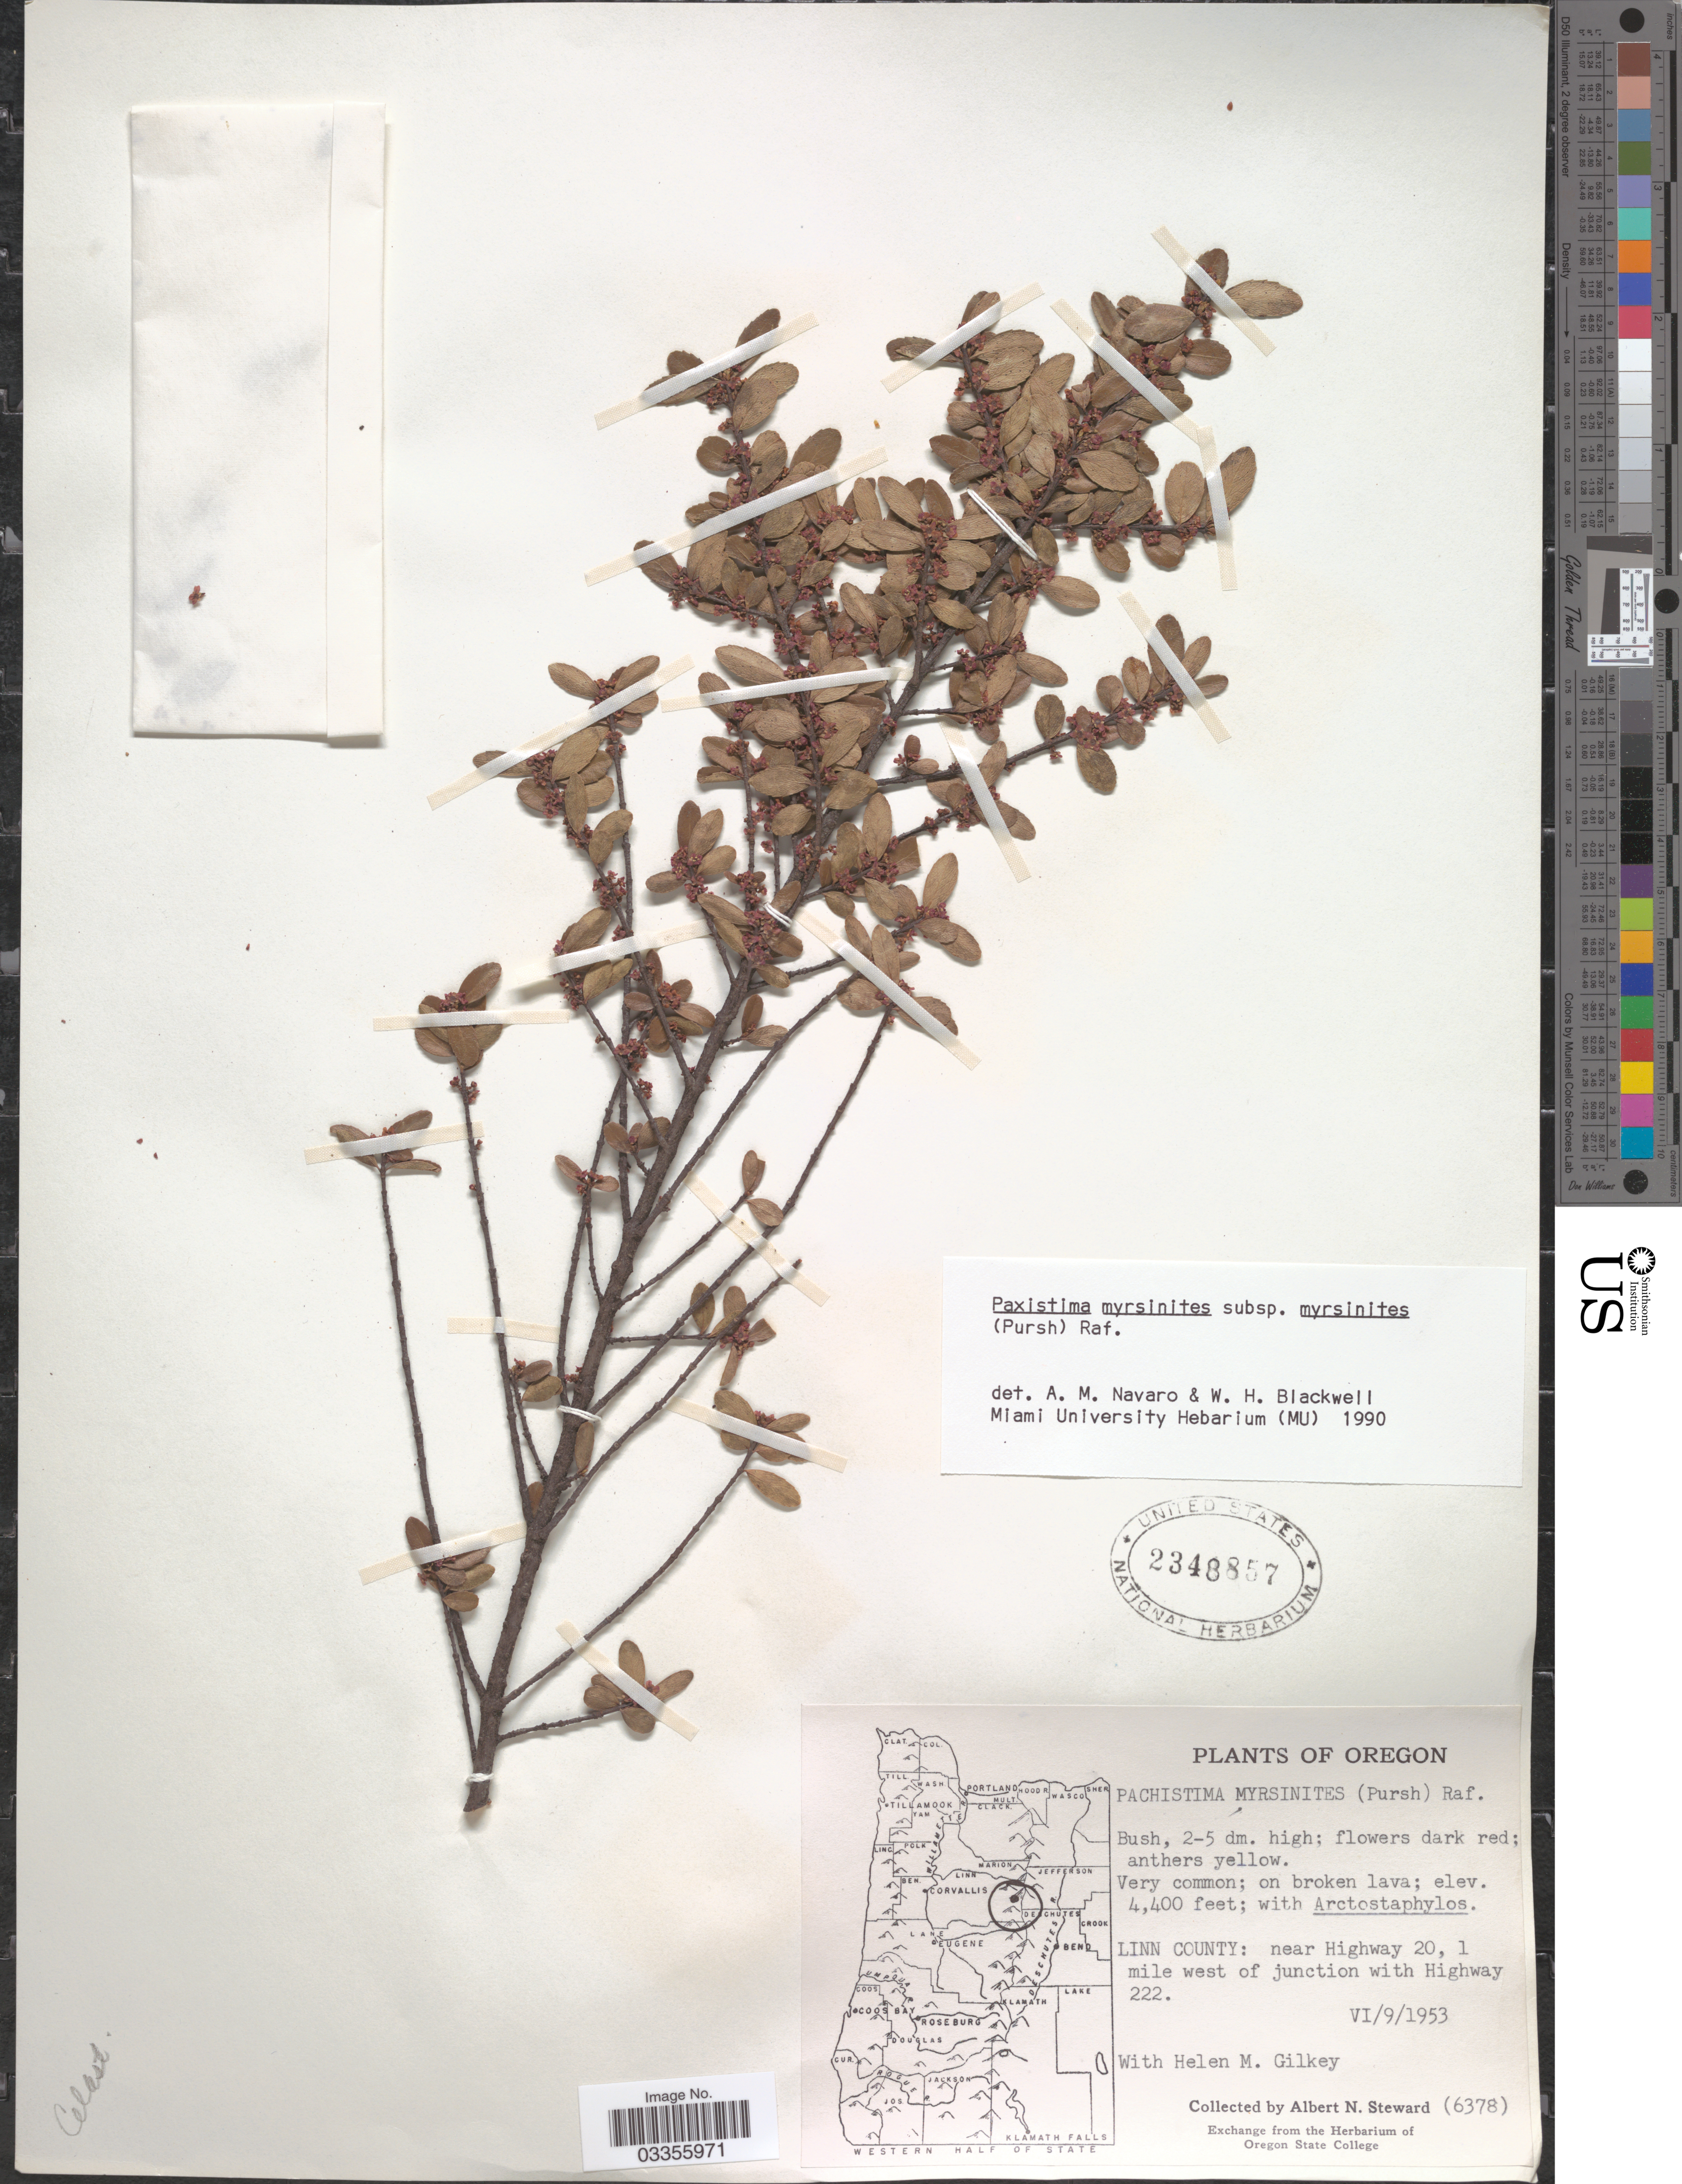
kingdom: Plantae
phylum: Tracheophyta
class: Magnoliopsida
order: Celastrales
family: Celastraceae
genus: Paxistima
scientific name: Paxistima myrsinites subsp. myrsinites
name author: (Pursh) Raf.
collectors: A. N. Steward & H. Gilkey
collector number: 6378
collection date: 1953-06-09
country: United States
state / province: Oregon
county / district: Linn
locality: Linn County: near Highway 20, 1 mile west of junction with Highway 222. Western half of state. [unsure placement]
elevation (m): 1341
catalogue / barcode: US 2348857